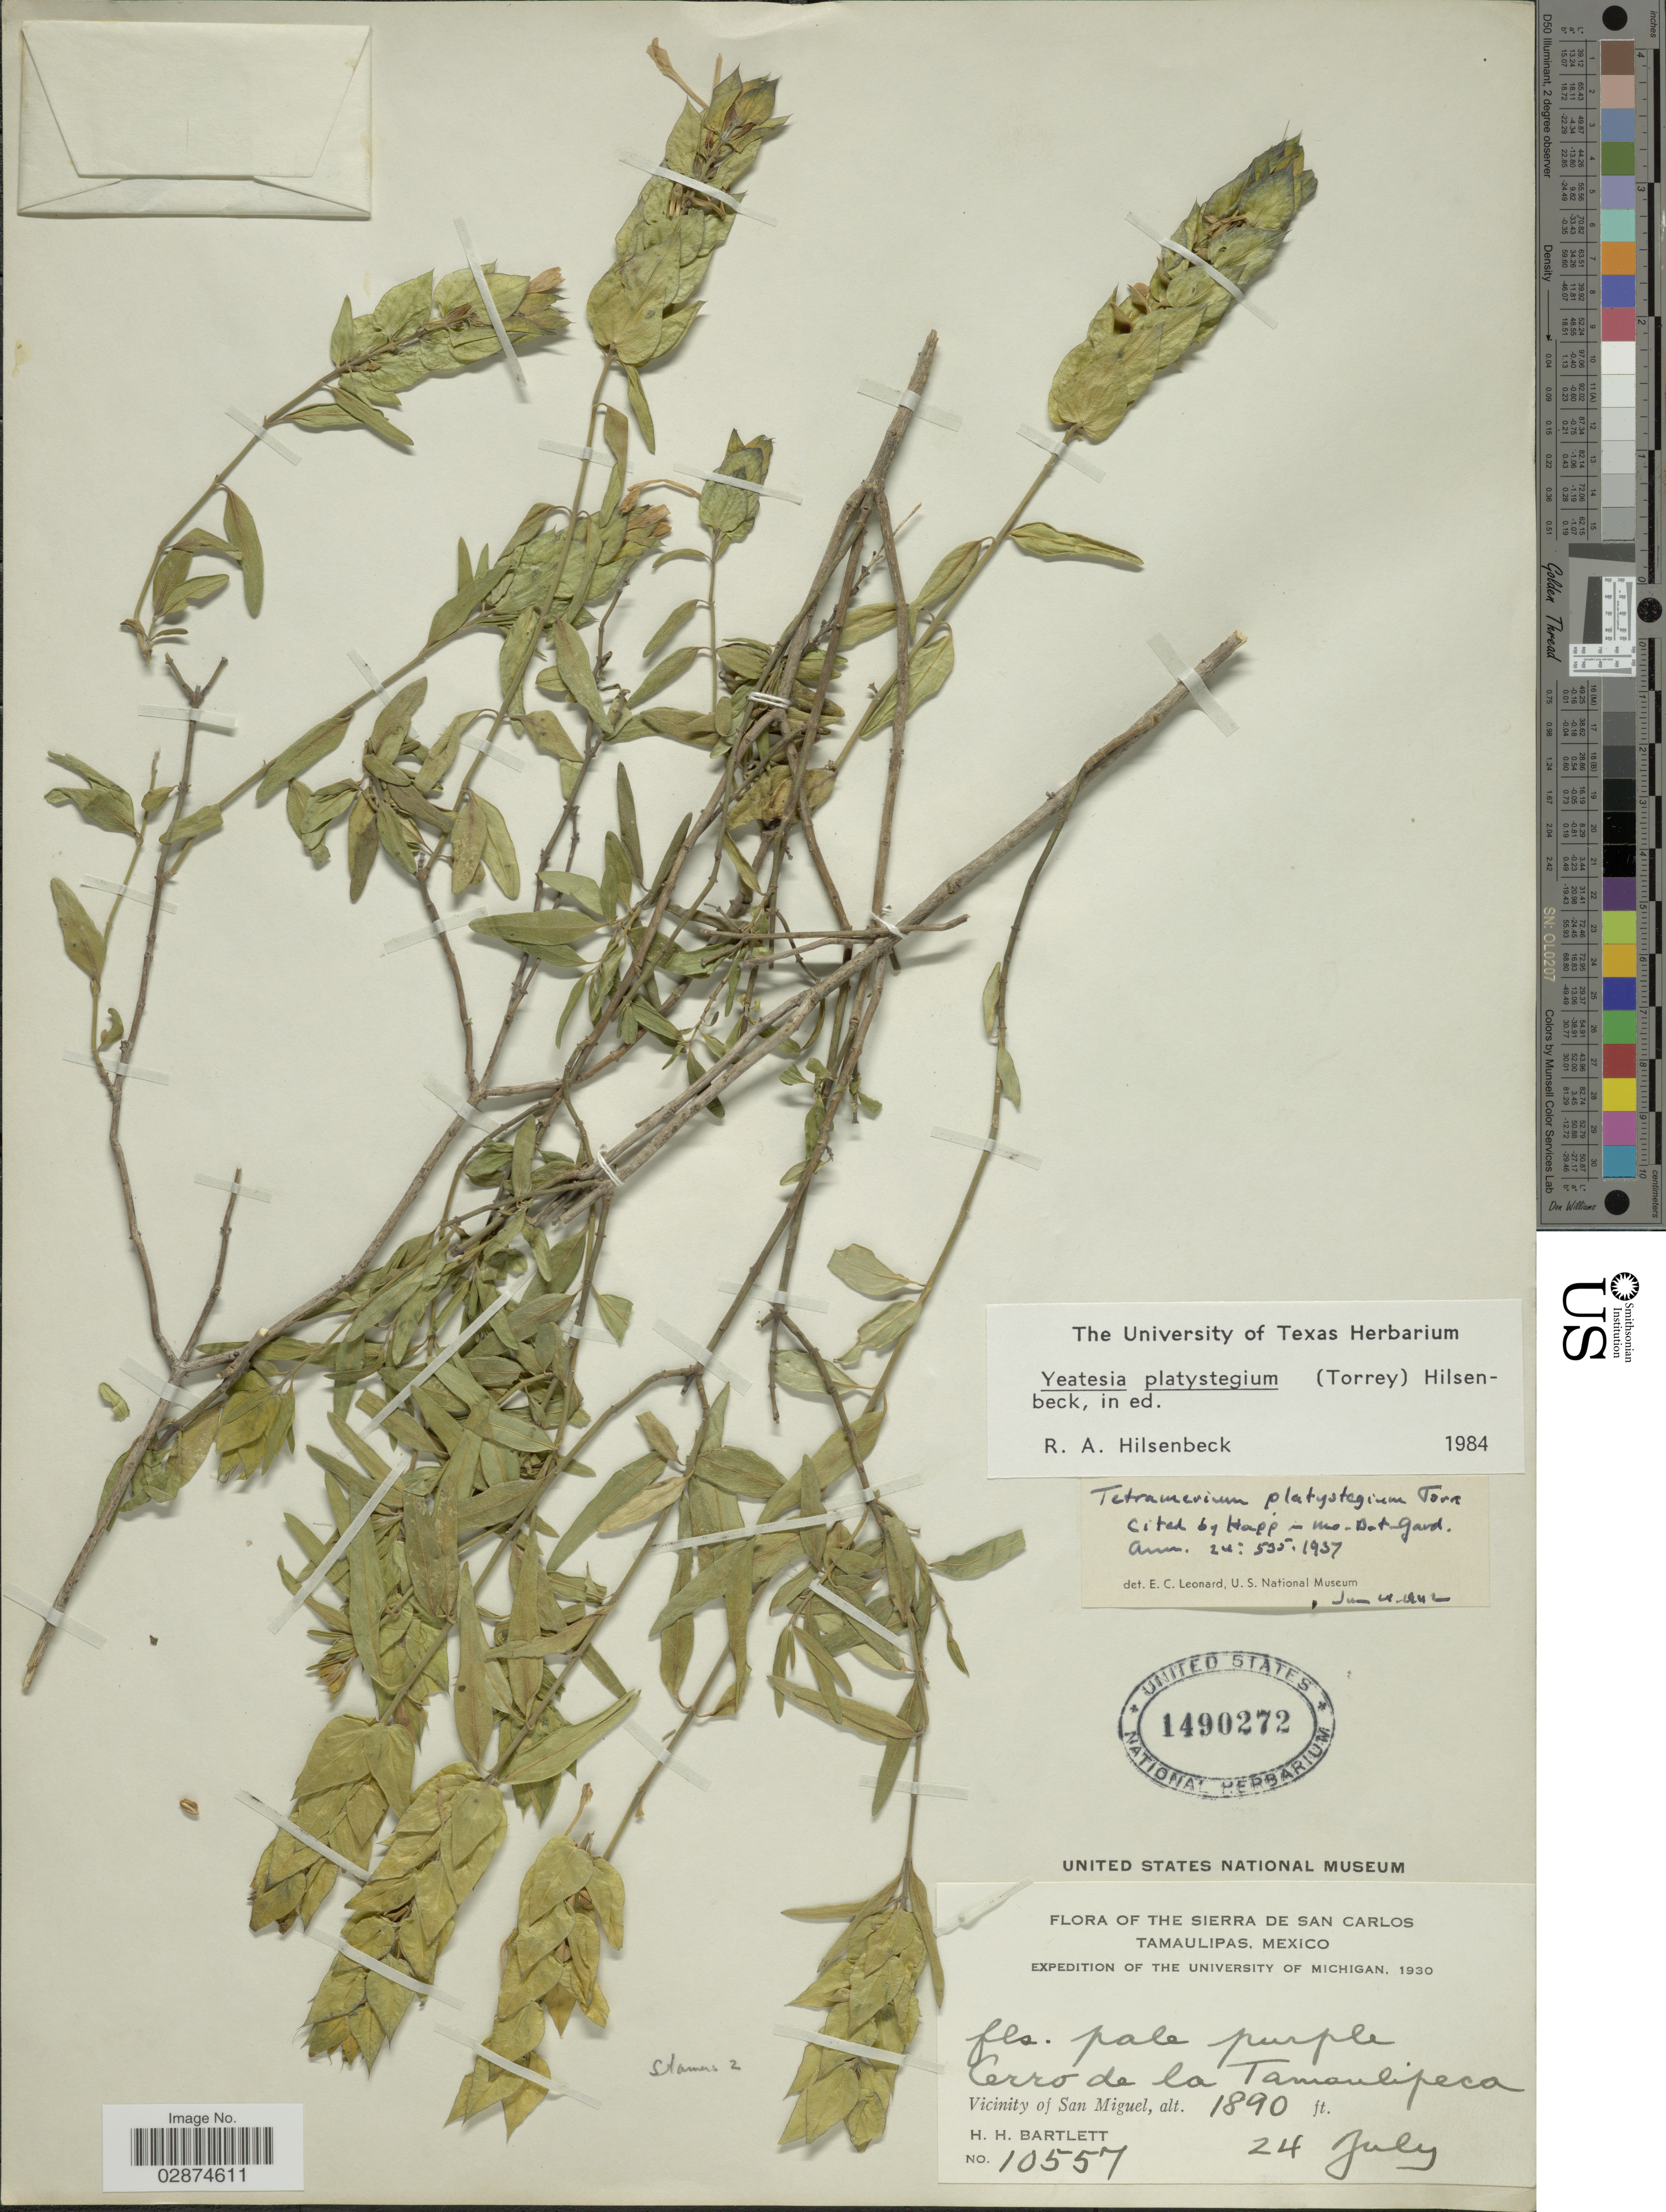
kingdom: Plantae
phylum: Tracheophyta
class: Magnoliopsida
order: Lamiales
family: Acanthaceae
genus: Yeatesia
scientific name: Yeatesia platystegia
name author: (Torr.) Hilsenb.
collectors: H. H. Bartlett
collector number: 10557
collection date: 1930-07-24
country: Mexico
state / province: Tamaulipas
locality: Sierra de San Carlos. Cerro de la Tamaulipeca. Vicinity of San Miguel.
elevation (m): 576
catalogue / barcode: US 1490272